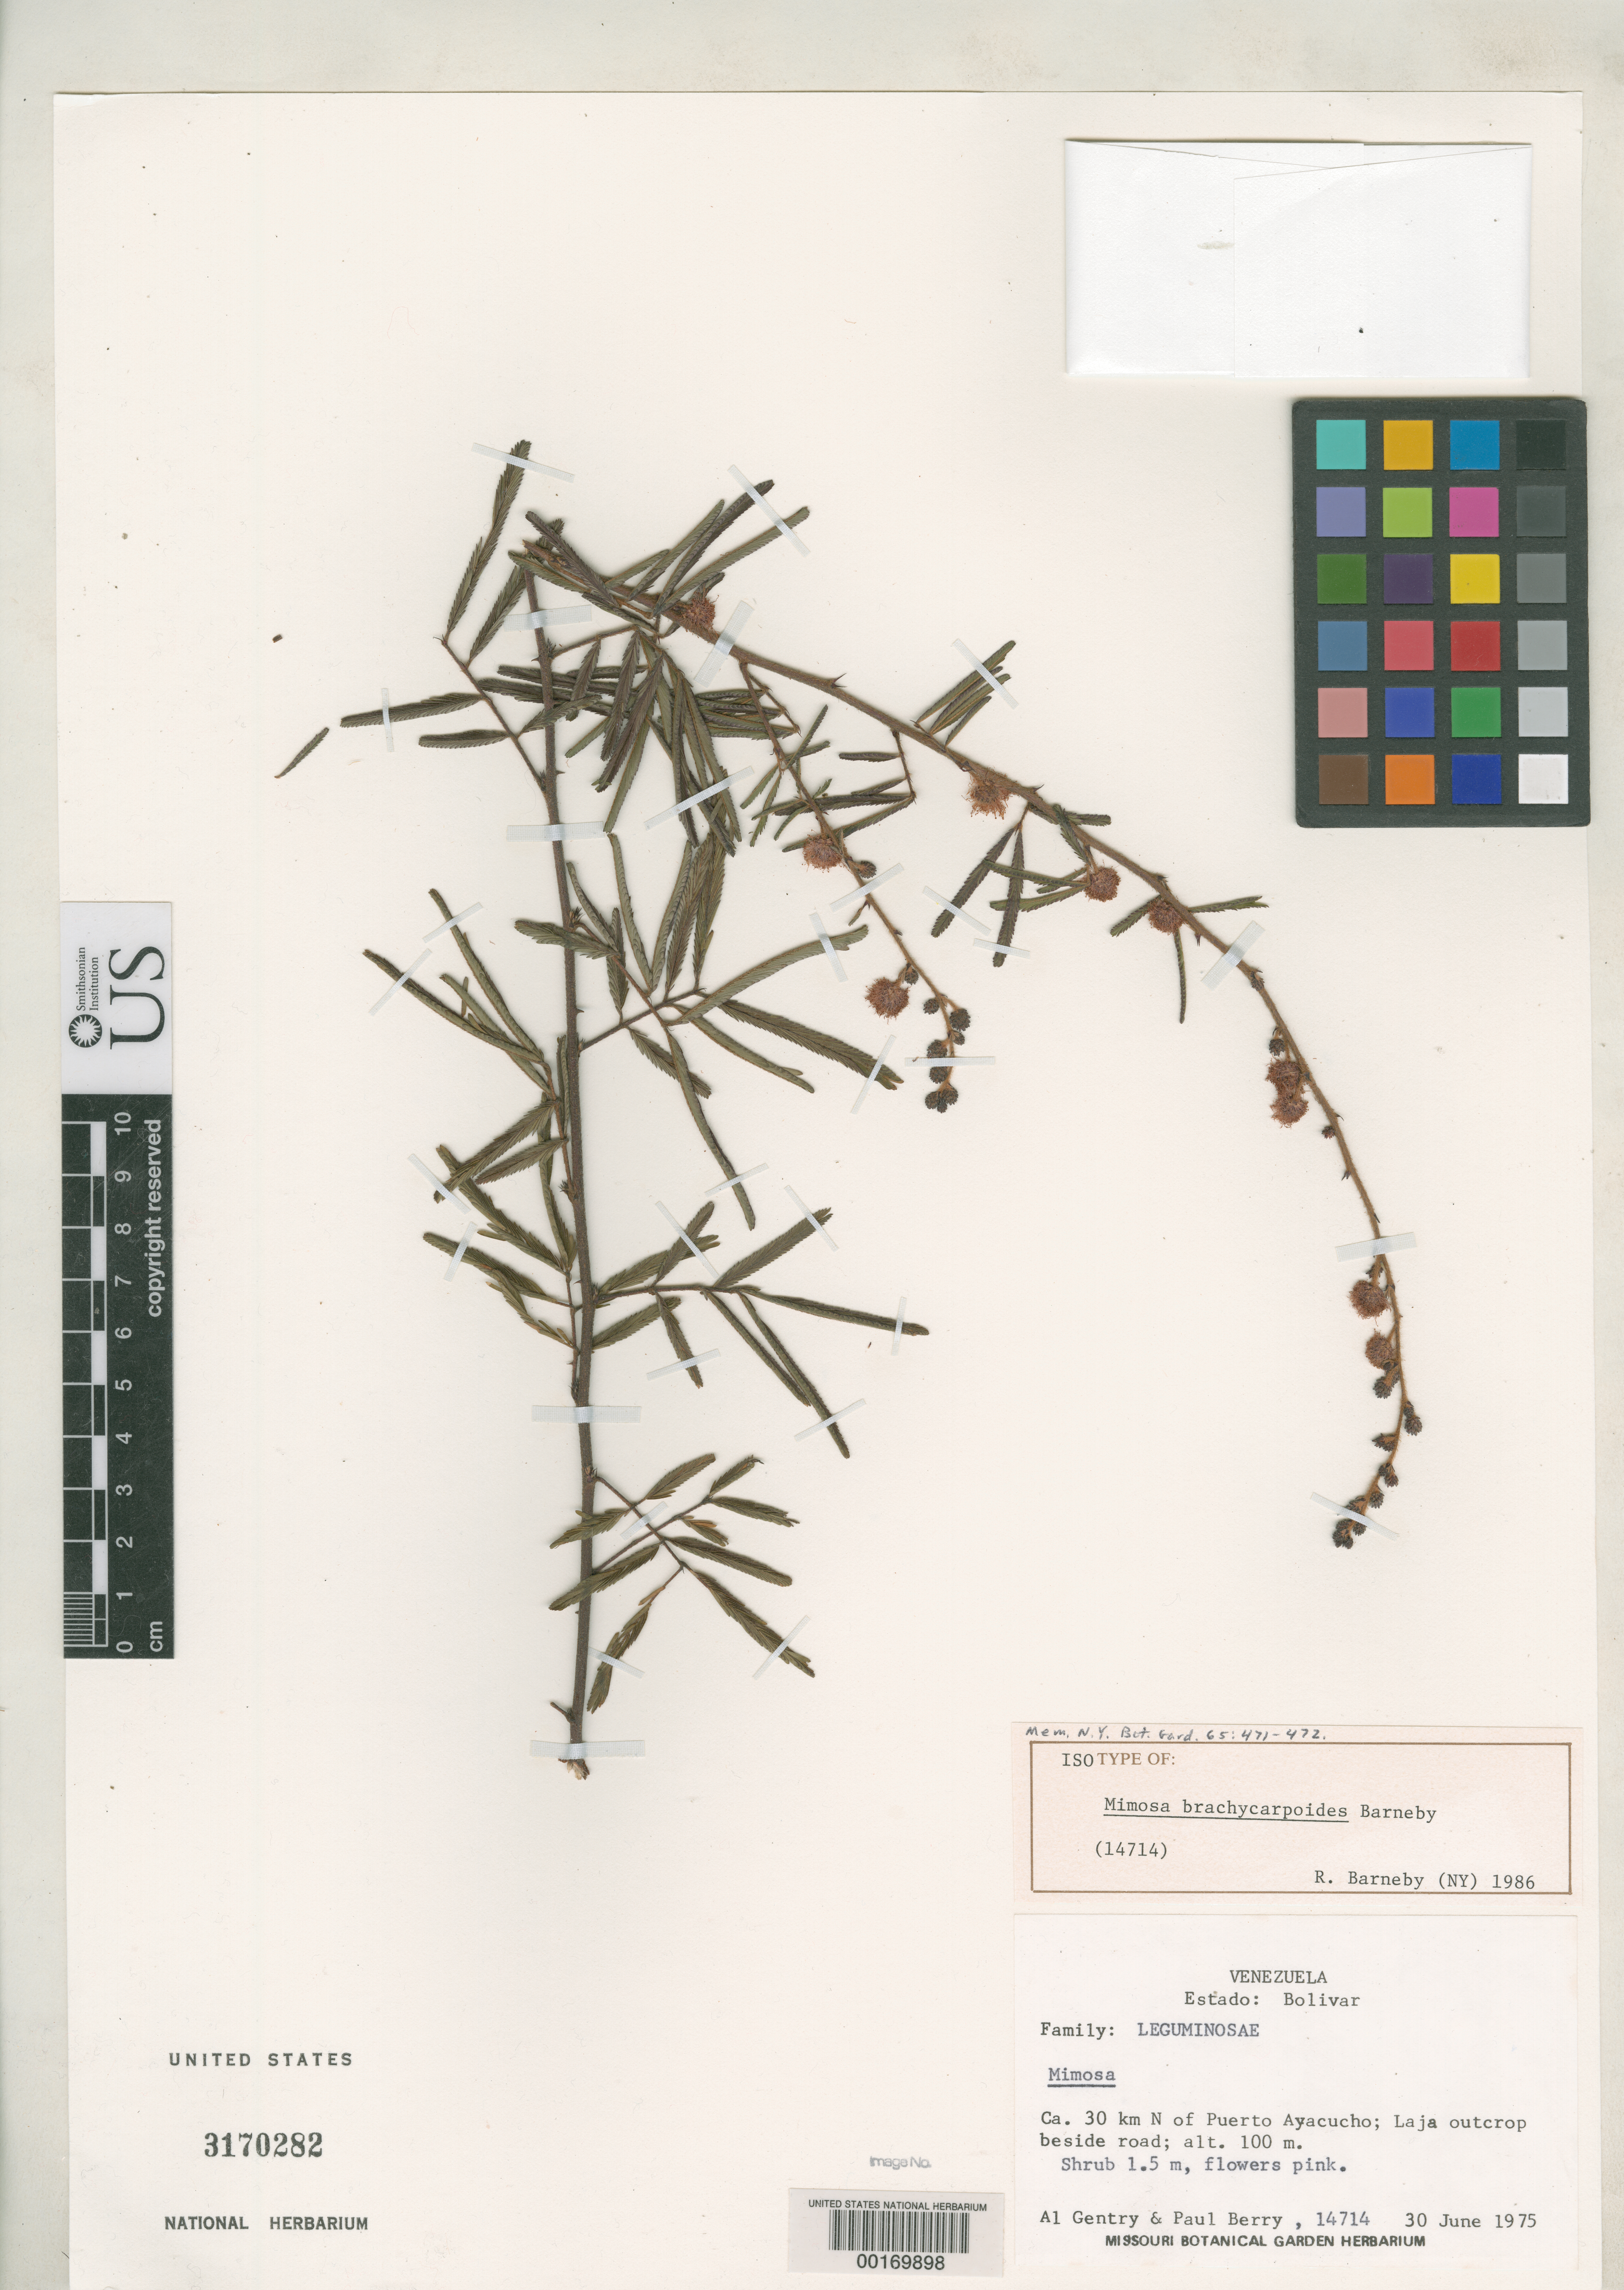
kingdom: Plantae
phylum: Tracheophyta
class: Magnoliopsida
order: Fabales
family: Fabaceae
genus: Mimosa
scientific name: Mimosa brachycarpoides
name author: Barneby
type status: Isotype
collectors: A. H. Gentry & P. Berry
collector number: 14714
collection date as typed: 30 Jun 1975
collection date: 1975-06-30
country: Venezuela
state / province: Bolivar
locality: Ca. 30 km N of Puerto Ayacucho, laja outcrop beside road.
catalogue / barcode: US 3170282